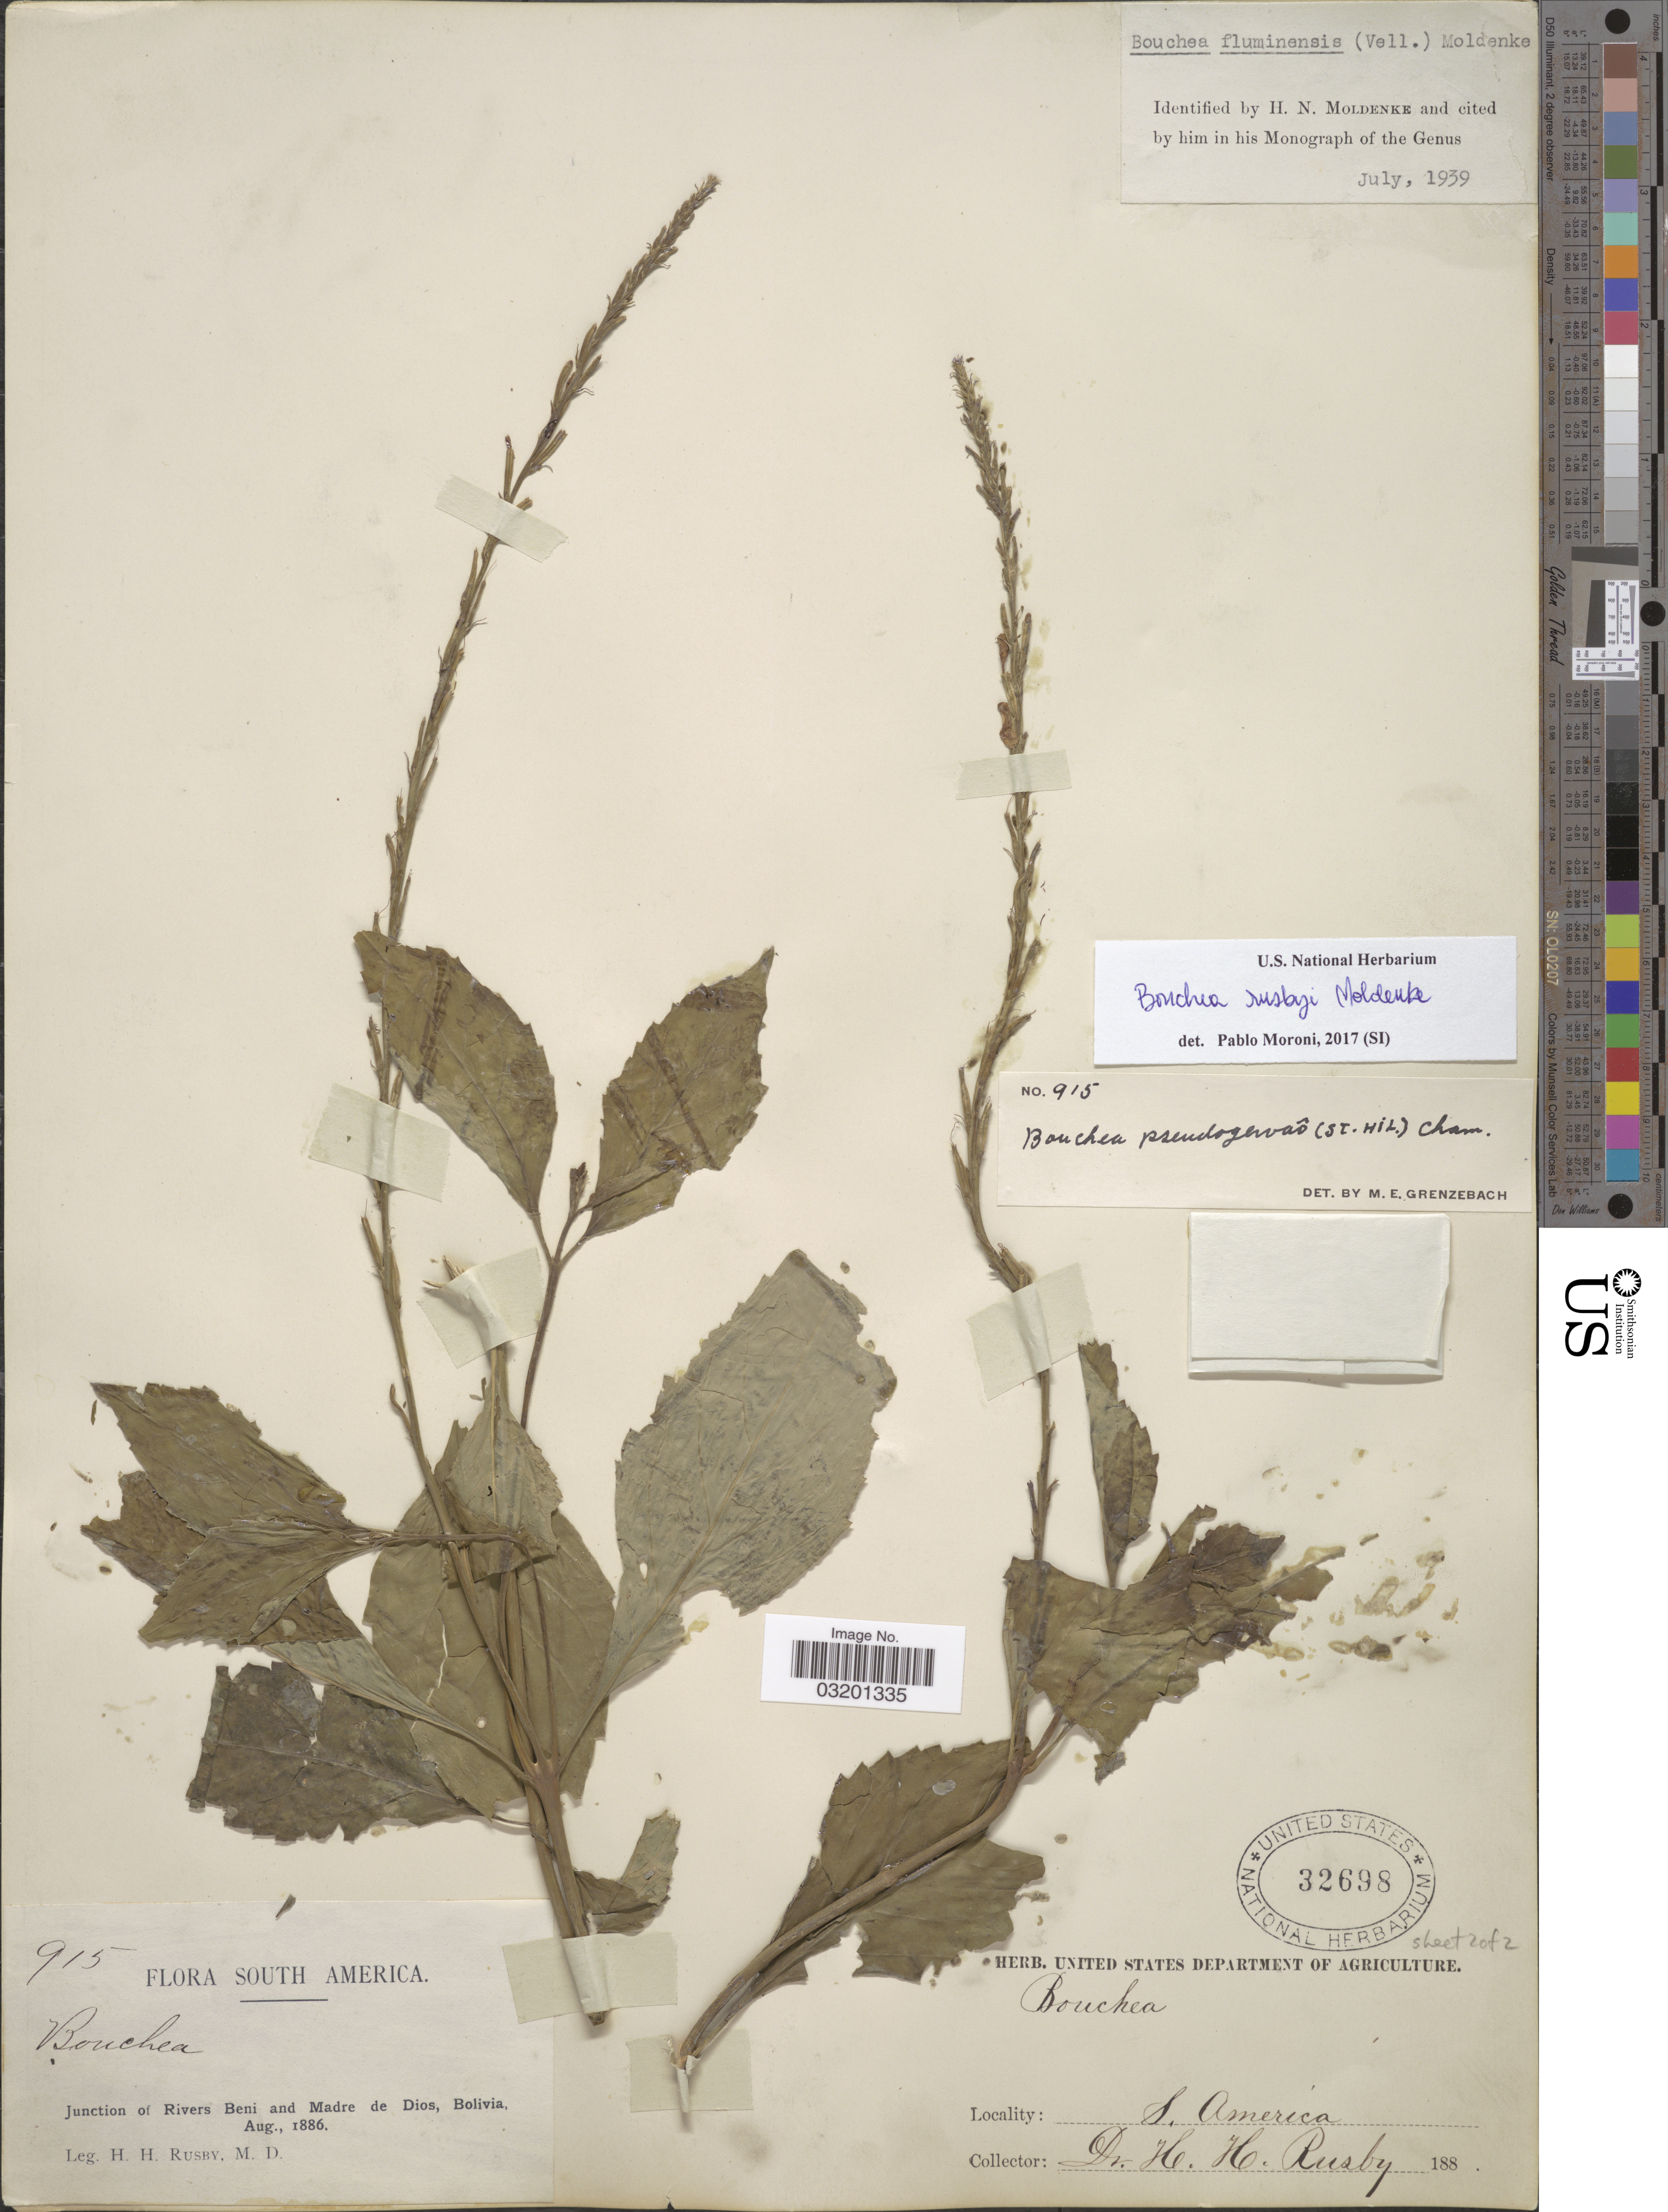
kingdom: Plantae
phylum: Tracheophyta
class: Magnoliopsida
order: Lamiales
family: Verbenaceae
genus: Bouchea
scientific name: Bouchea rusbyi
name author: Moldenke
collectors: H. H. Rusby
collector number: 915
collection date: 1886-08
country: Bolivia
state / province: Beni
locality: Junction of Rivers Beni and Madre de Dios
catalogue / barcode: US 32698